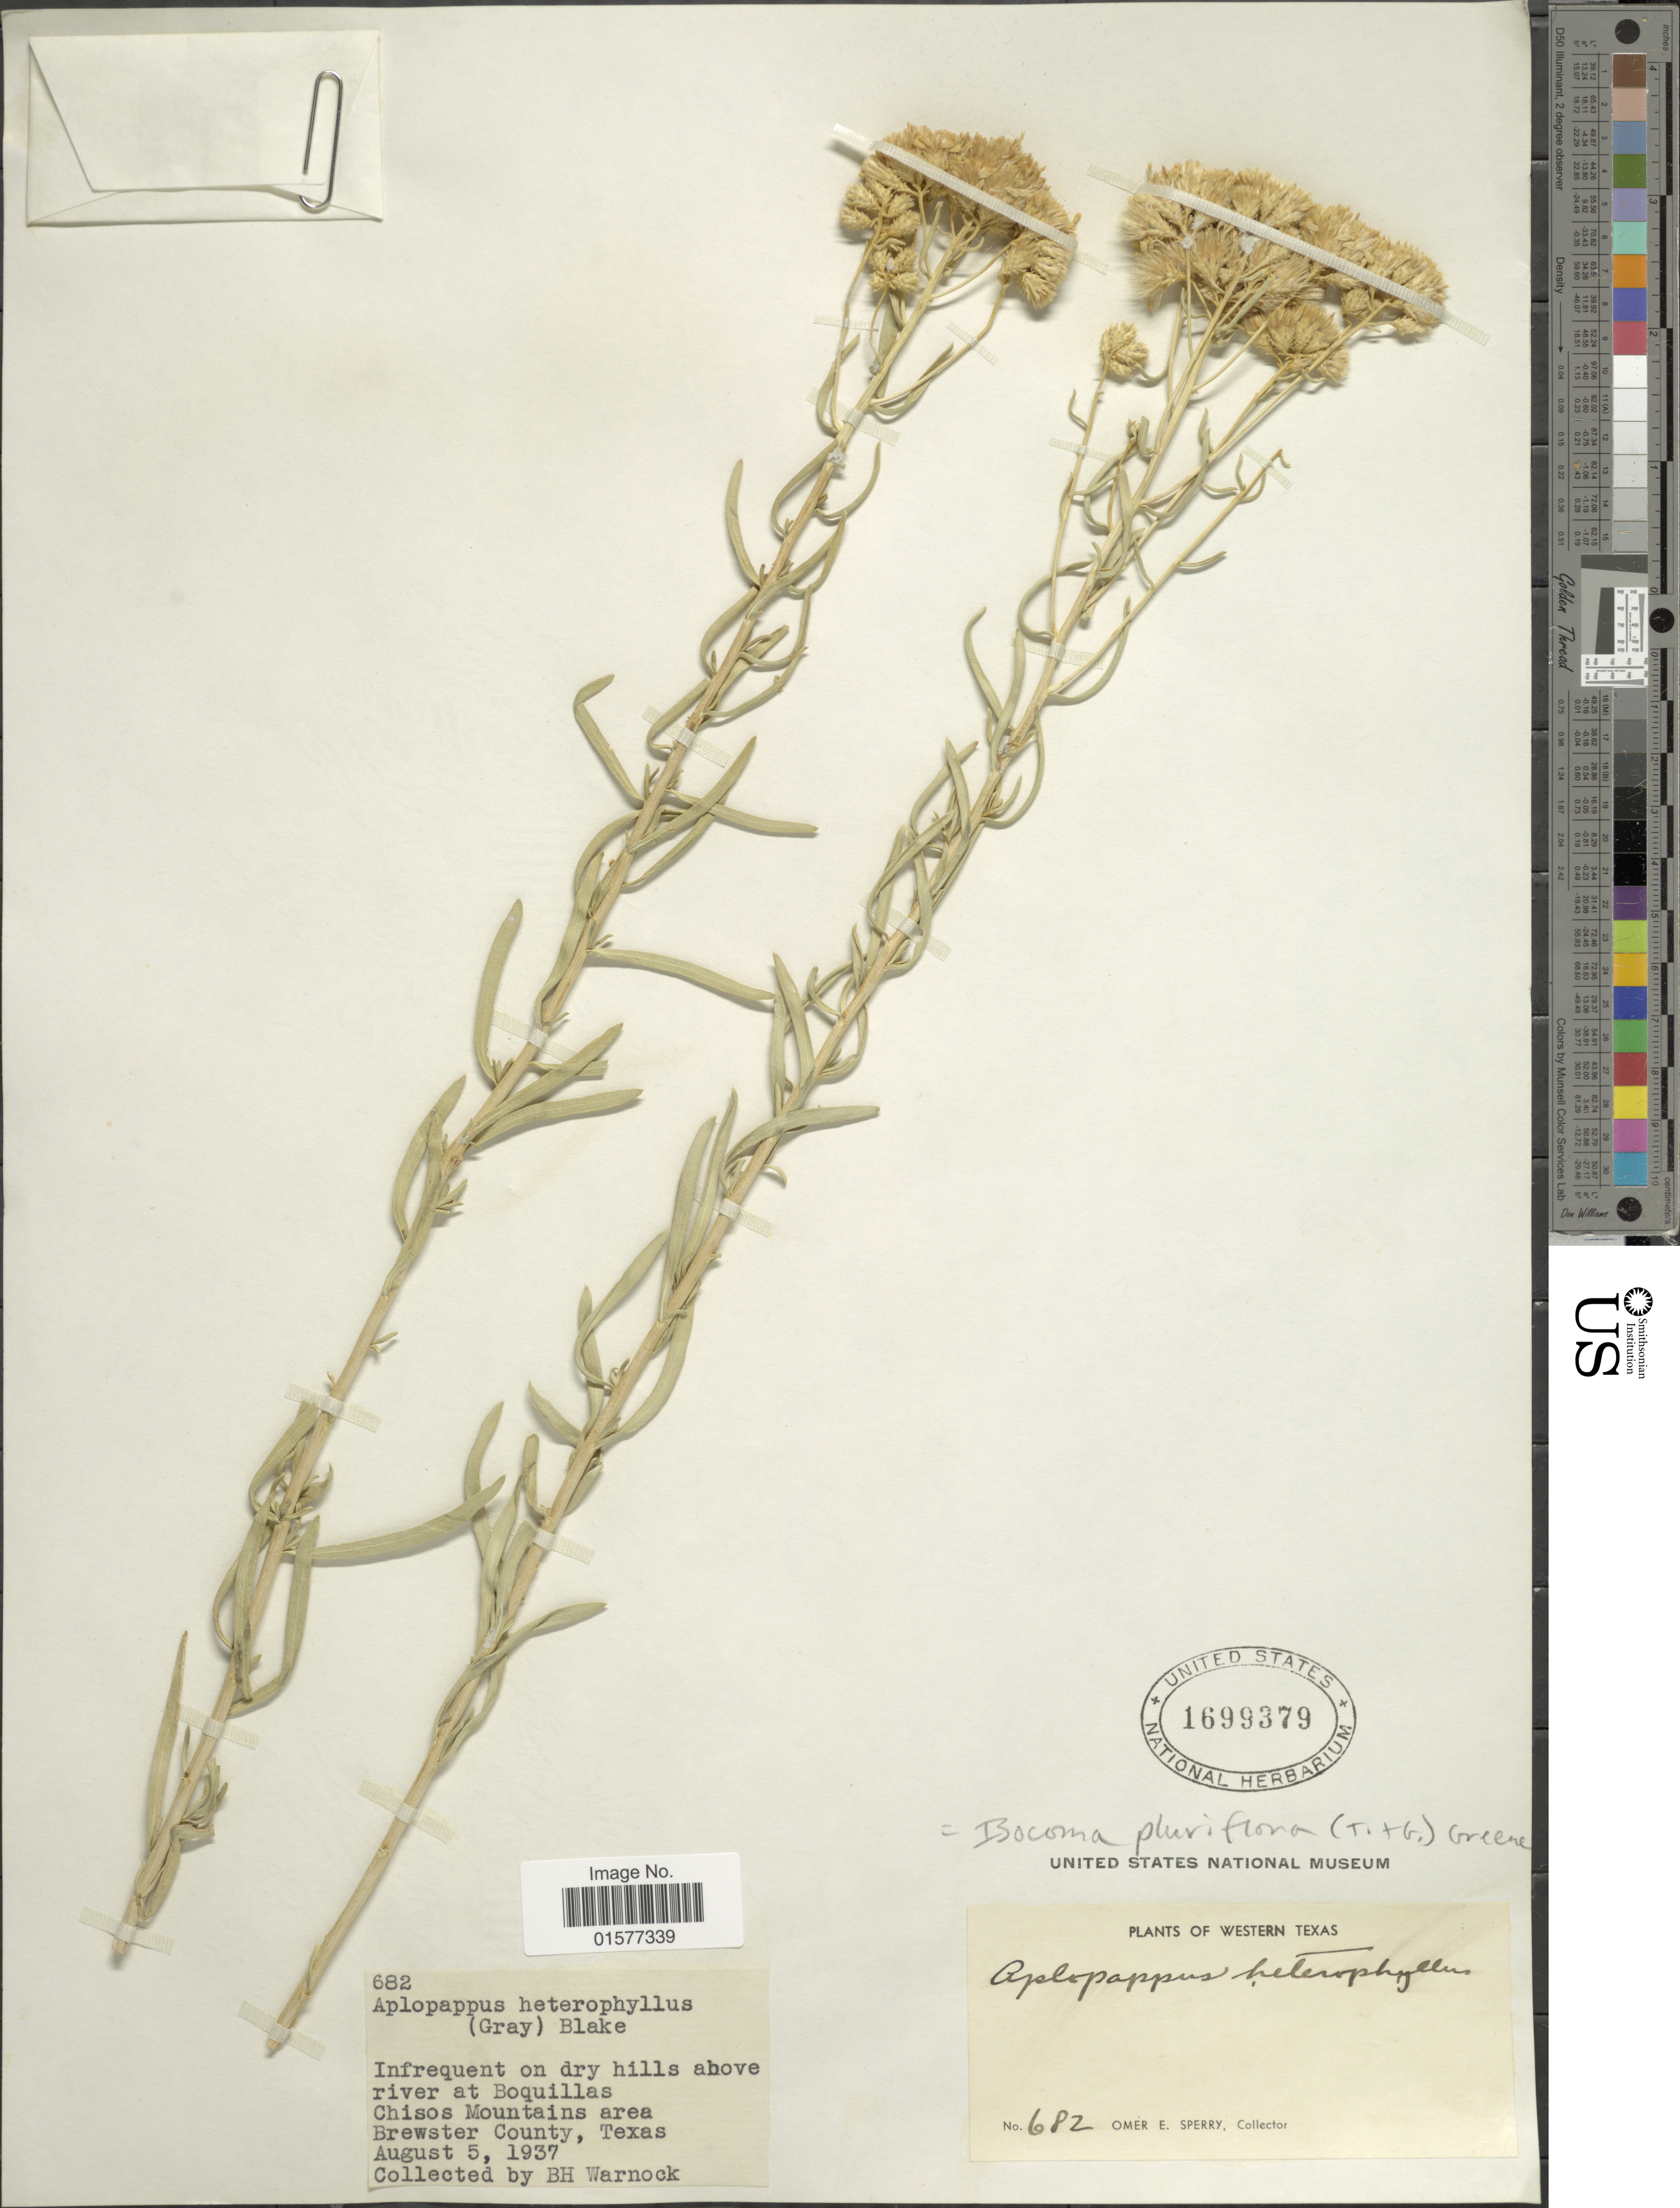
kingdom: Plantae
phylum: Tracheophyta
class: Magnoliopsida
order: Asterales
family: Asteraceae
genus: Isocoma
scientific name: Isocoma pluriflora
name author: (Torr. & A. Gray) Greene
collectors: O. E. Sperry & B. H. Warnock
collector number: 682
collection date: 1937-08-05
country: United States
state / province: Texas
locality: Western Texas, Infrequent on dry hills above river at Boquillas, Chicos Mountains area Brewster County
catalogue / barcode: US 1699379